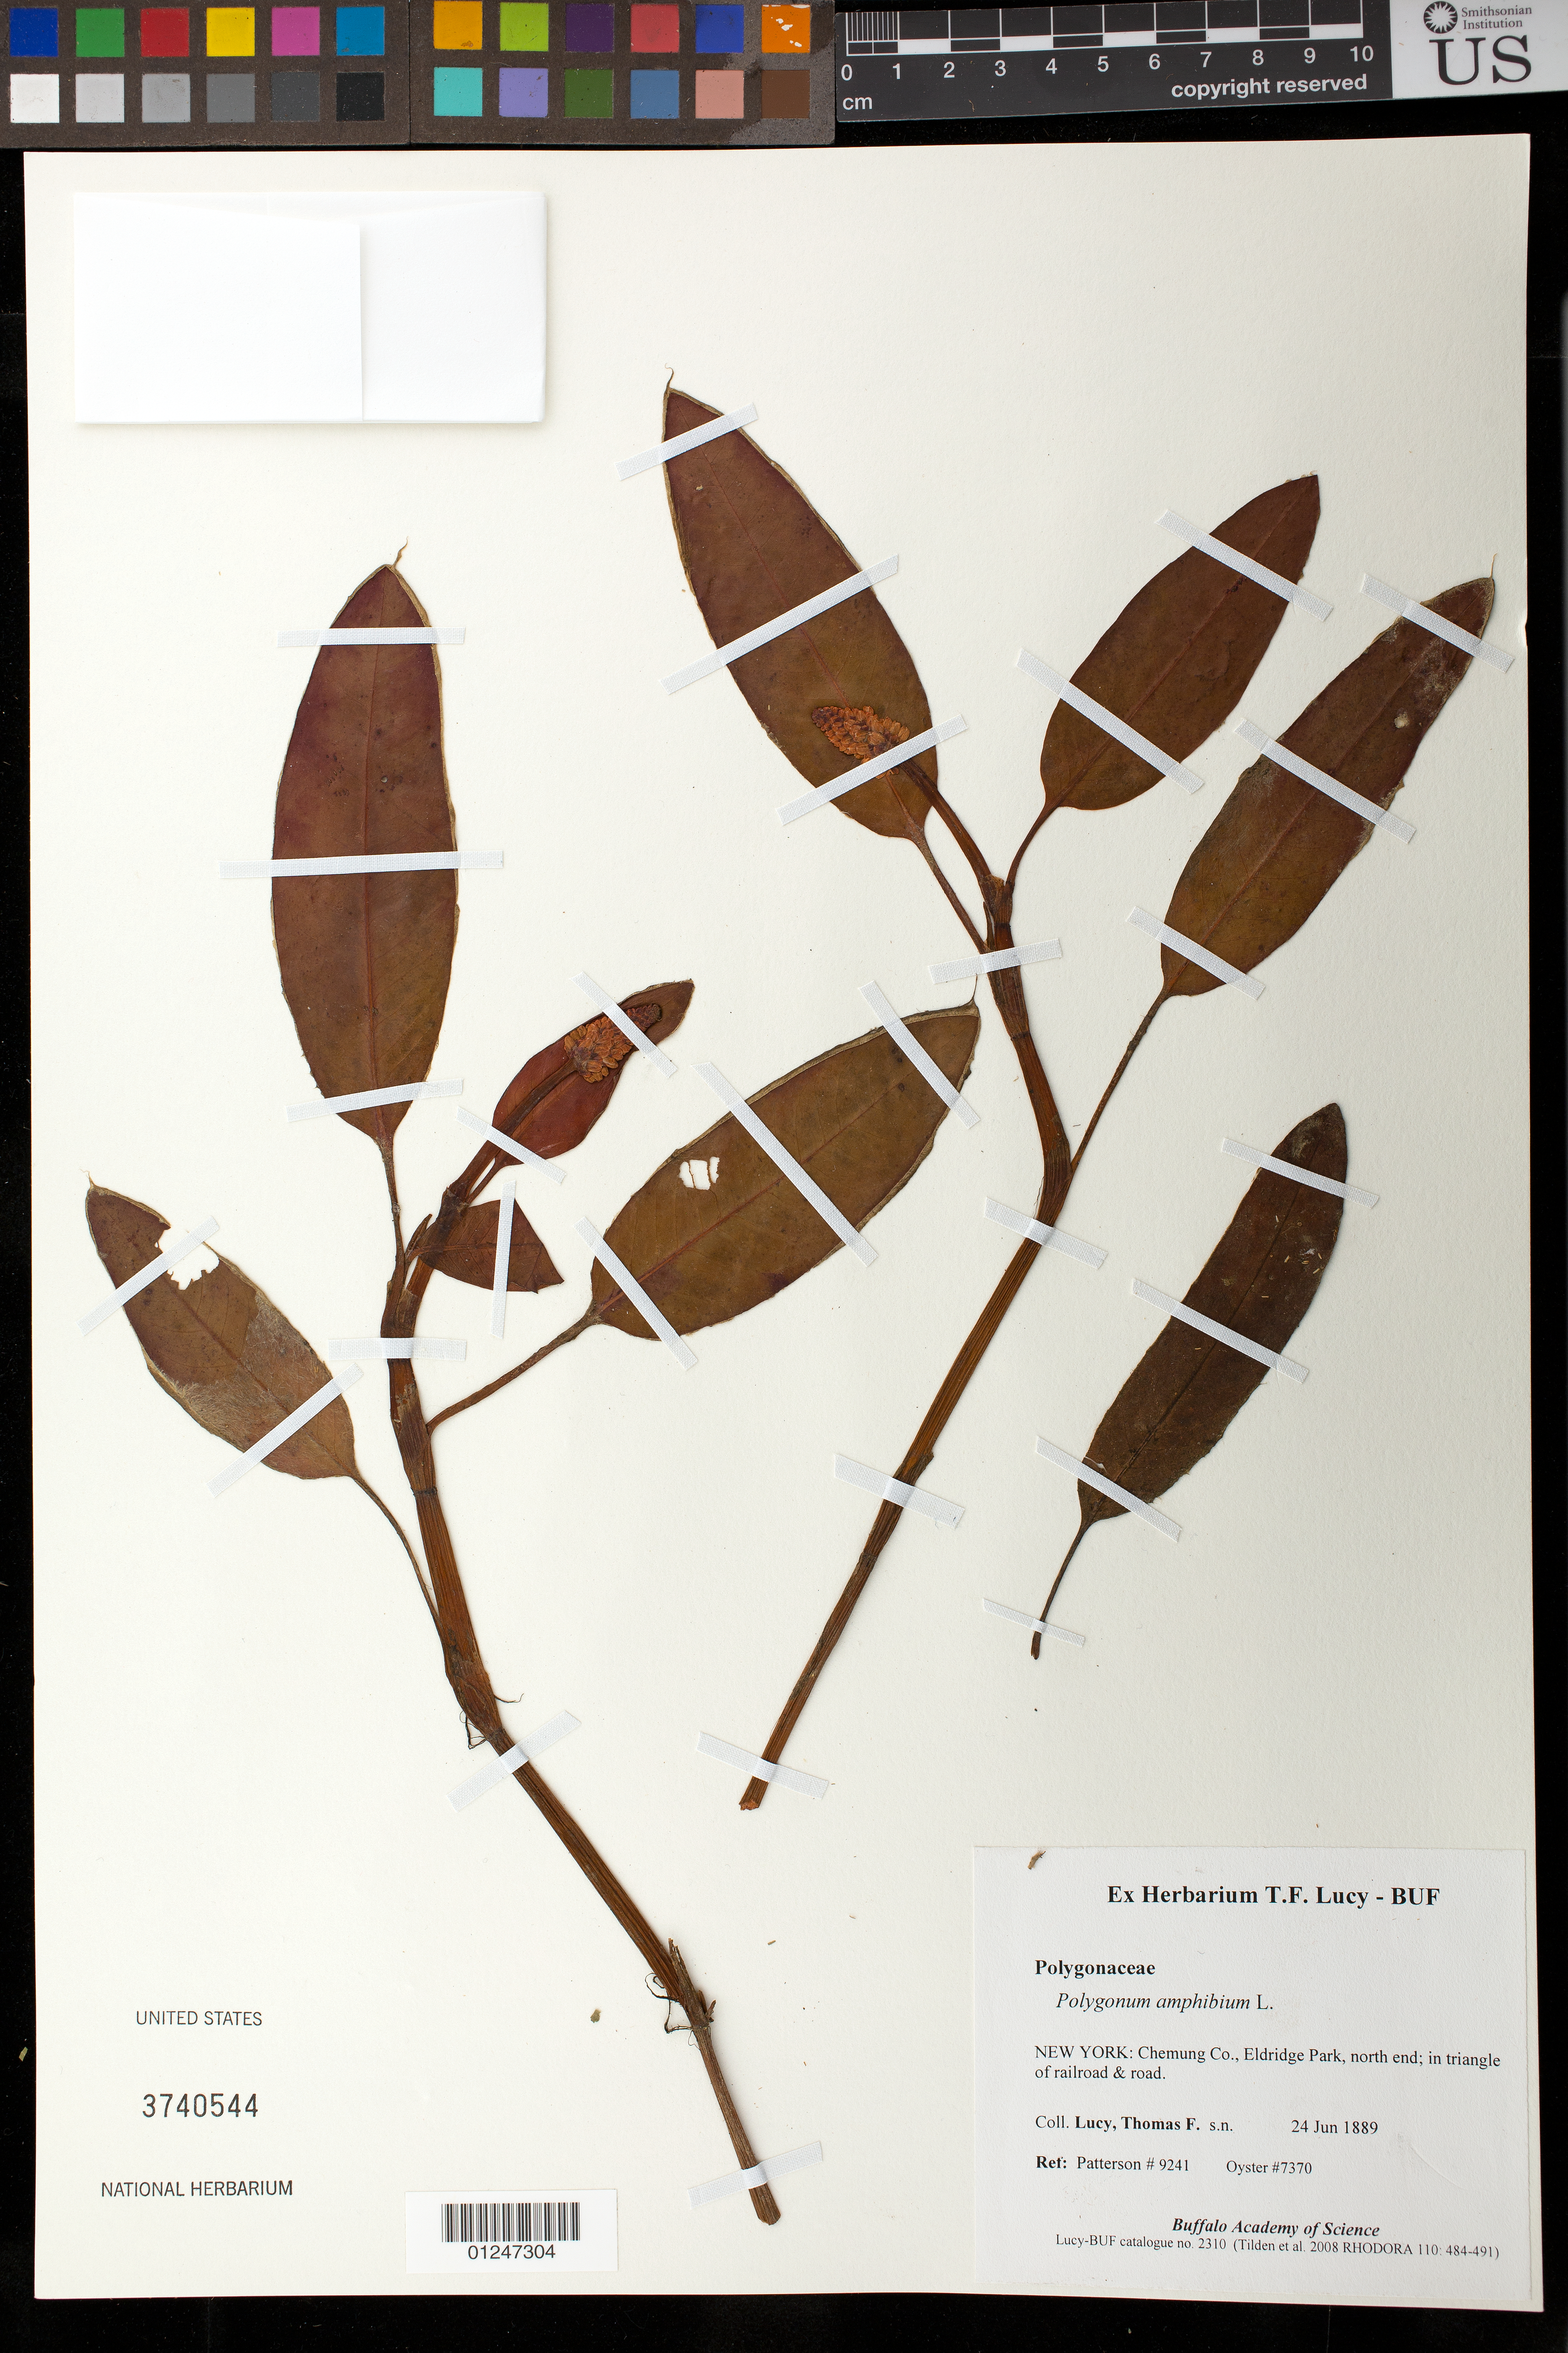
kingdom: Plantae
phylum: Tracheophyta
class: Magnoliopsida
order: Caryophyllales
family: Polygonaceae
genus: Persicaria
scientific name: Persicaria amphibia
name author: (L.) Delarbre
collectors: T. Lucy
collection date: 1889-06-24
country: United States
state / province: New York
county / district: Chemung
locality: Eldridge Park, north end; in triangle of railroad & road.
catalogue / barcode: US 3740544